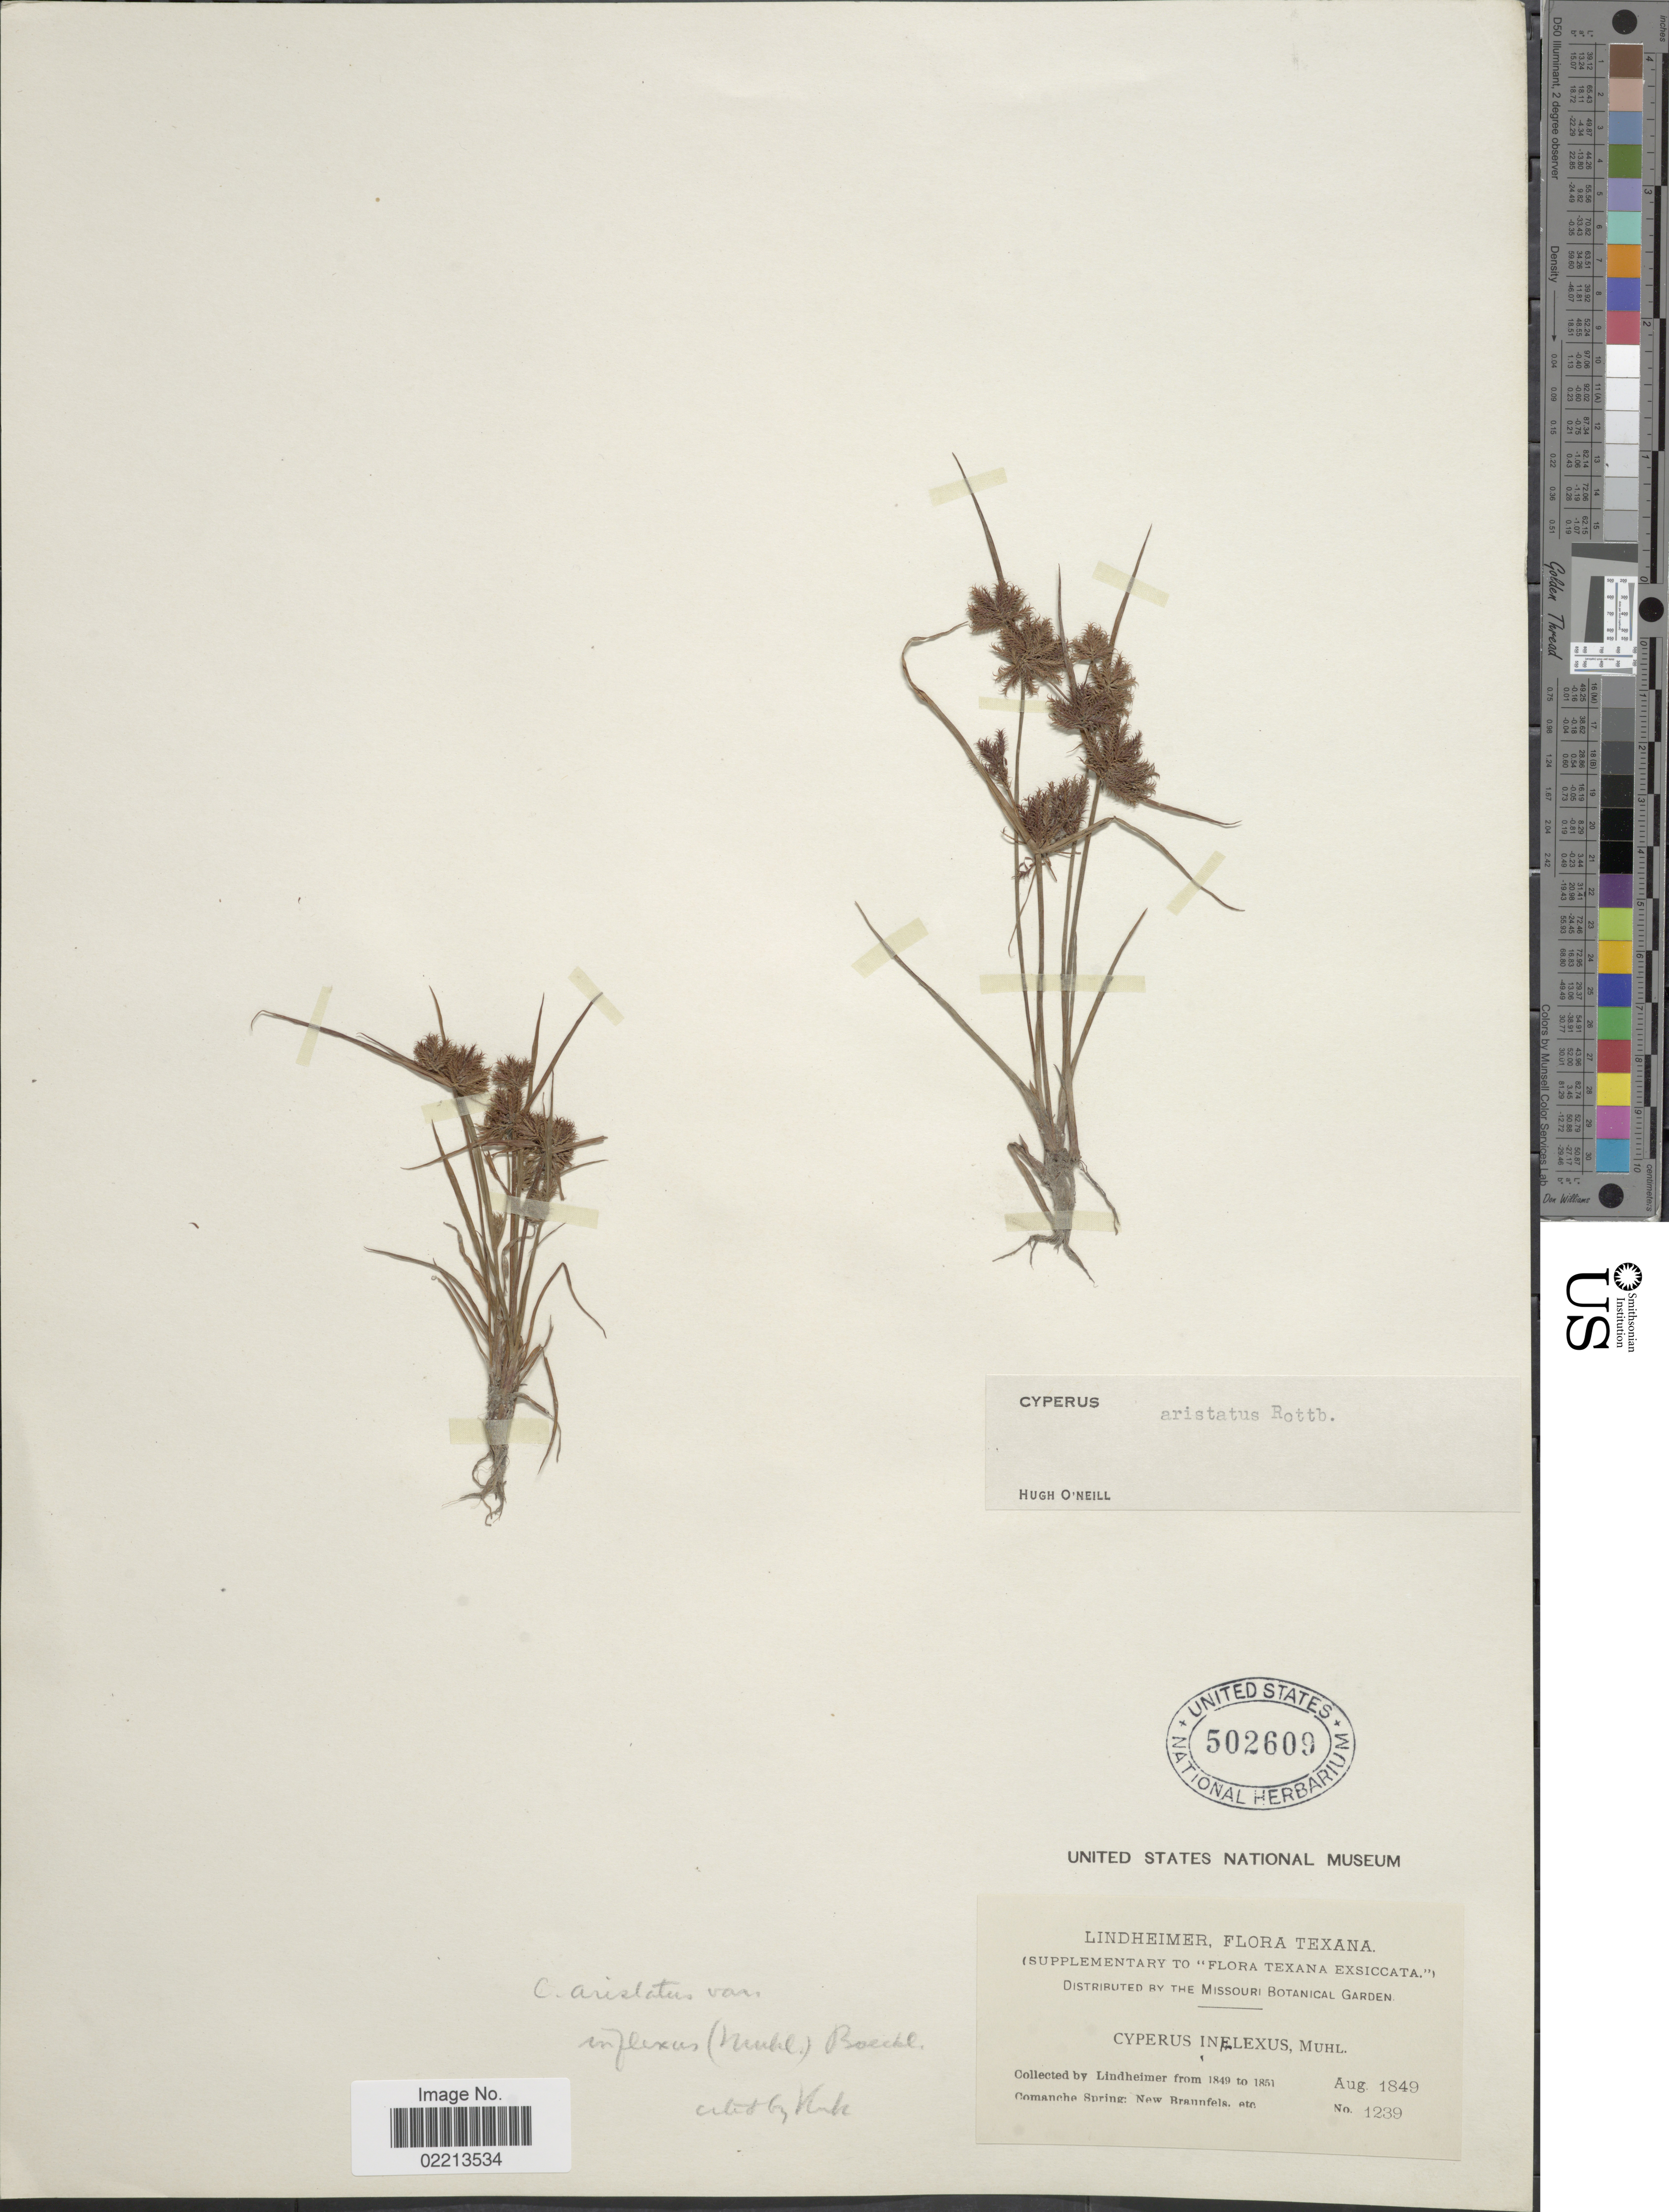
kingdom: Plantae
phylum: Tracheophyta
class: Liliopsida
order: Poales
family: Cyperaceae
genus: Cyperus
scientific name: Cyperus squarrosus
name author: L.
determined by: Strong, Mark T., (BOT), Smithsonian Institution - National Museum of Natural History (UNITED STATES)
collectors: -. Lindheimer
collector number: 1239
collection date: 1849-08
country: United States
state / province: Texas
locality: Comanche Spring, New Braunfels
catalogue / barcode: US 502609